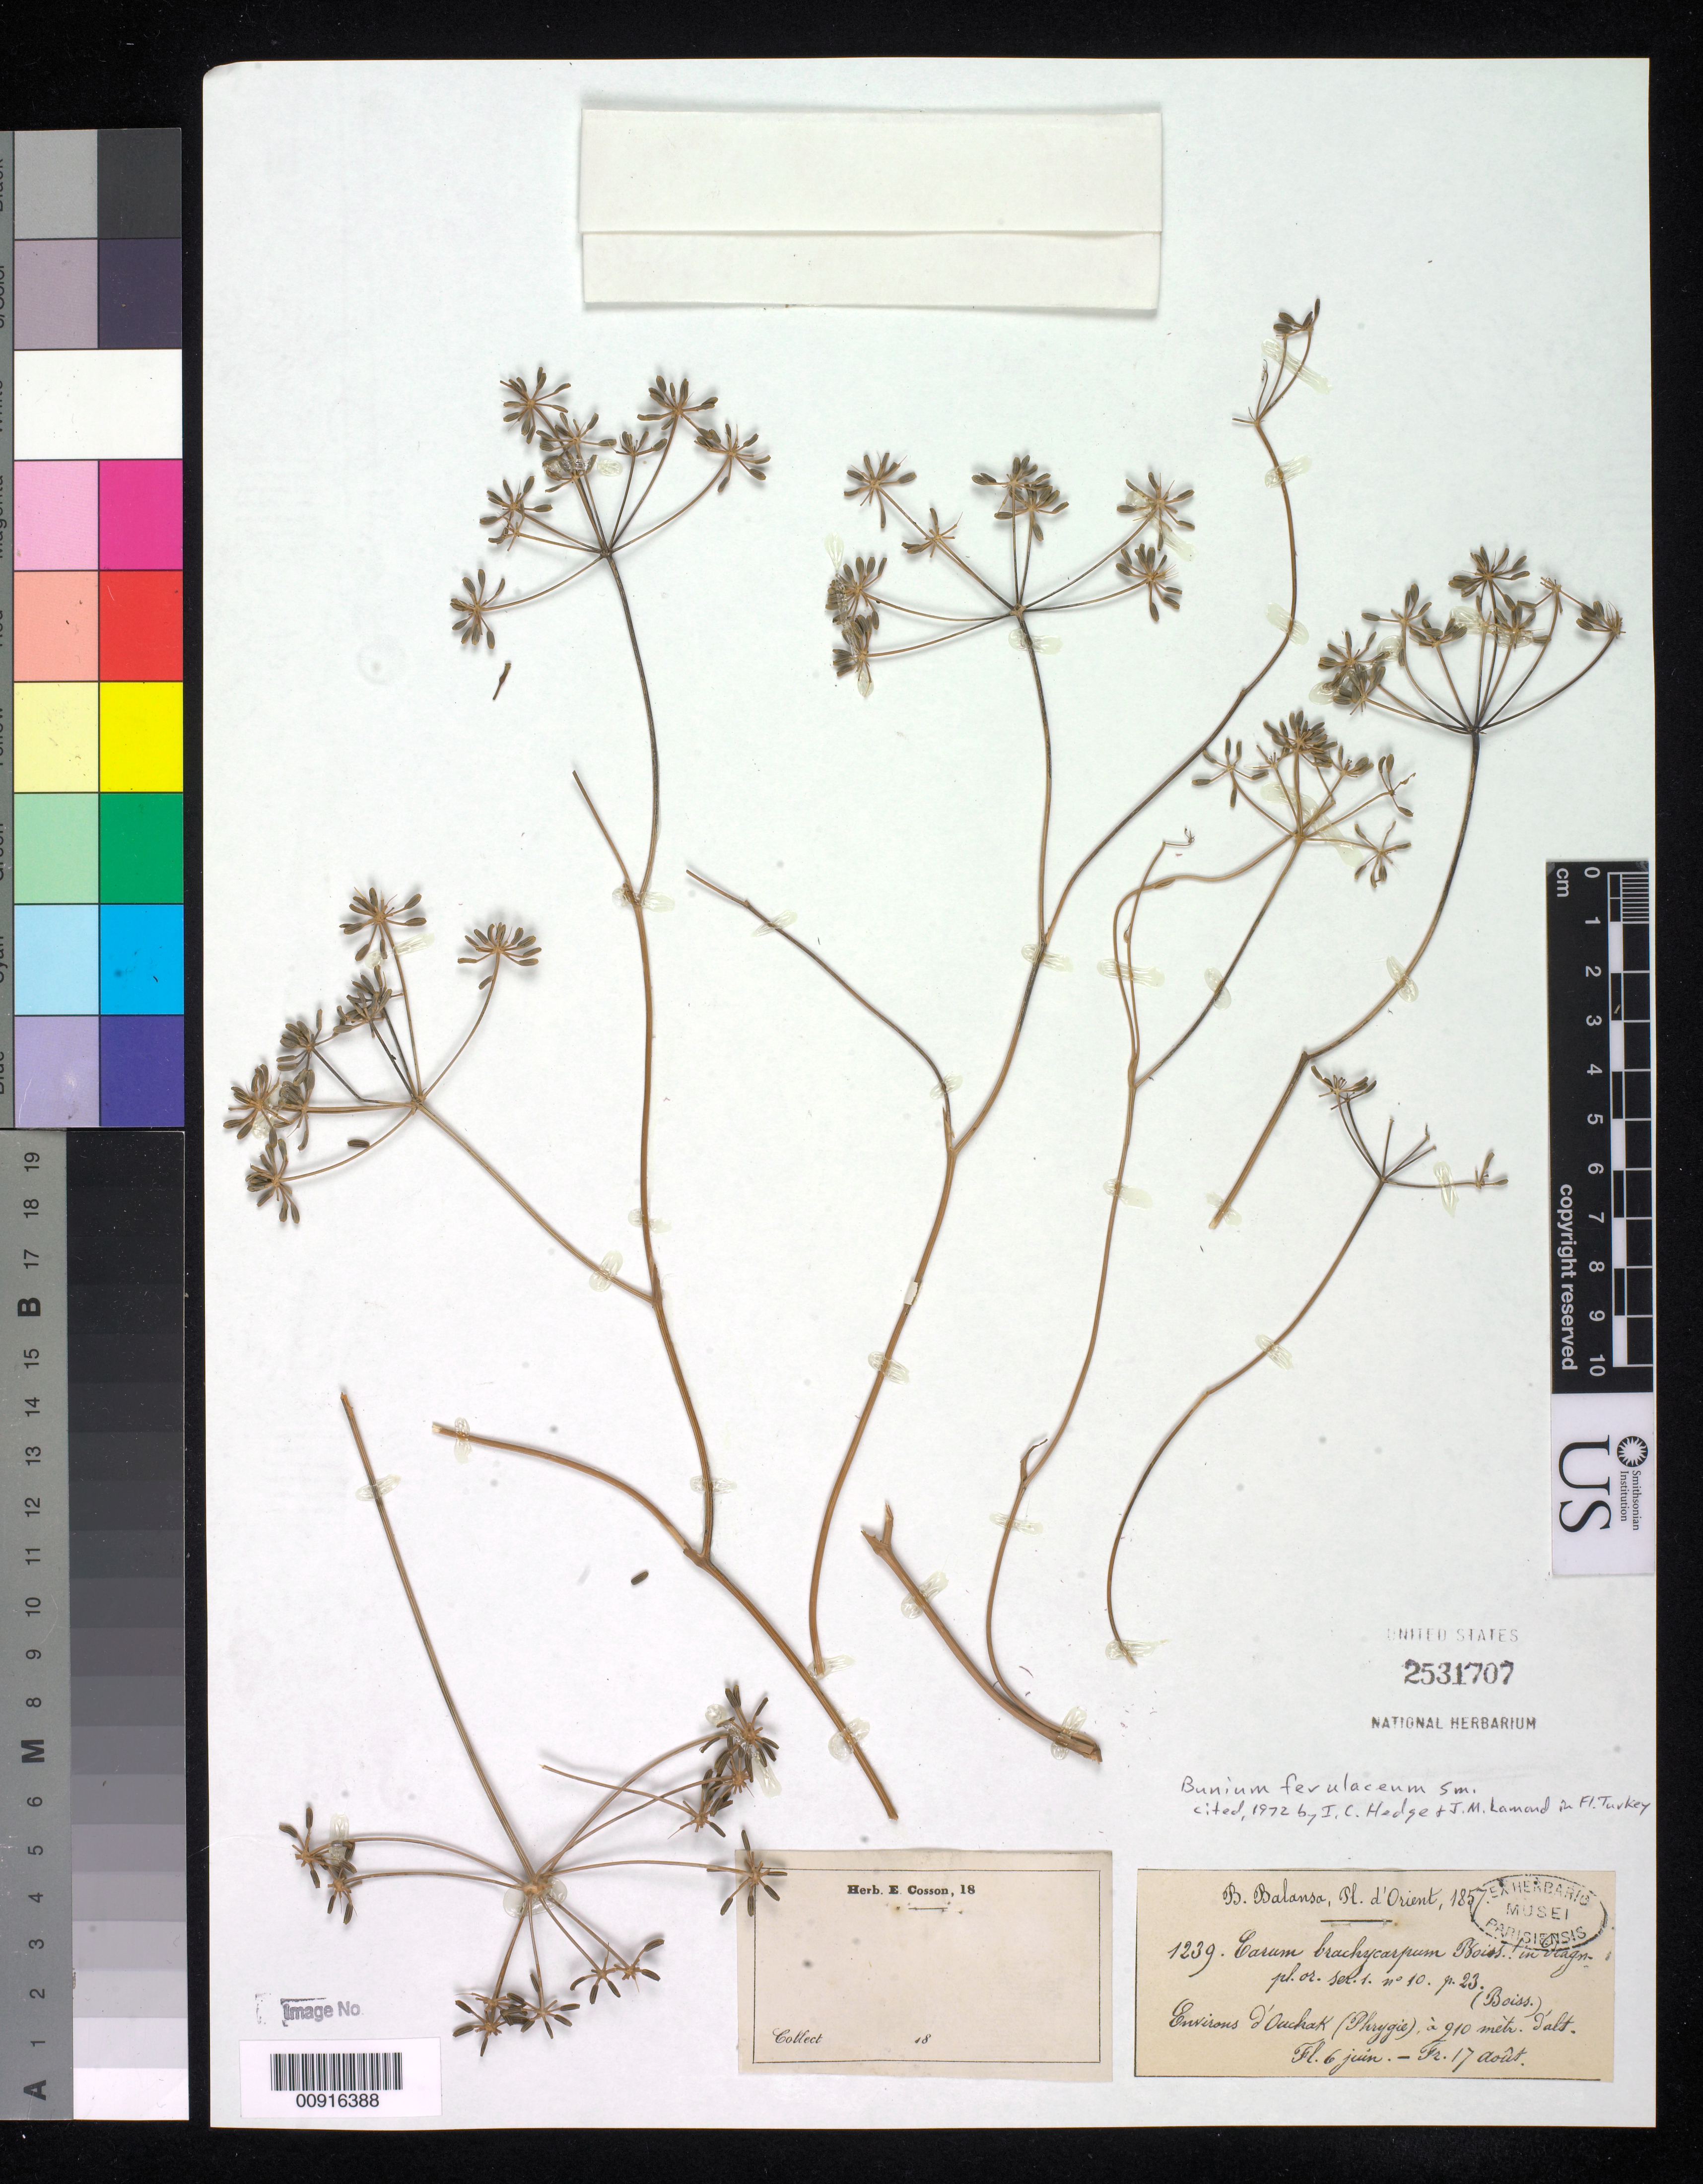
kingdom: Plantae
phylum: Tracheophyta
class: Magnoliopsida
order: Apiales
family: Apiaceae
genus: Bunium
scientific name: Bunium ferulaceum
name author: Sibth. & Sm.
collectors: E. Cosson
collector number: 1239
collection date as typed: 06 Jun 1857 to 17 Aug 1857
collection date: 1857-06-06/1857-08-17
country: Turkey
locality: Environs D'Ouchak (Phrygie)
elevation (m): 910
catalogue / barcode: US 2531707